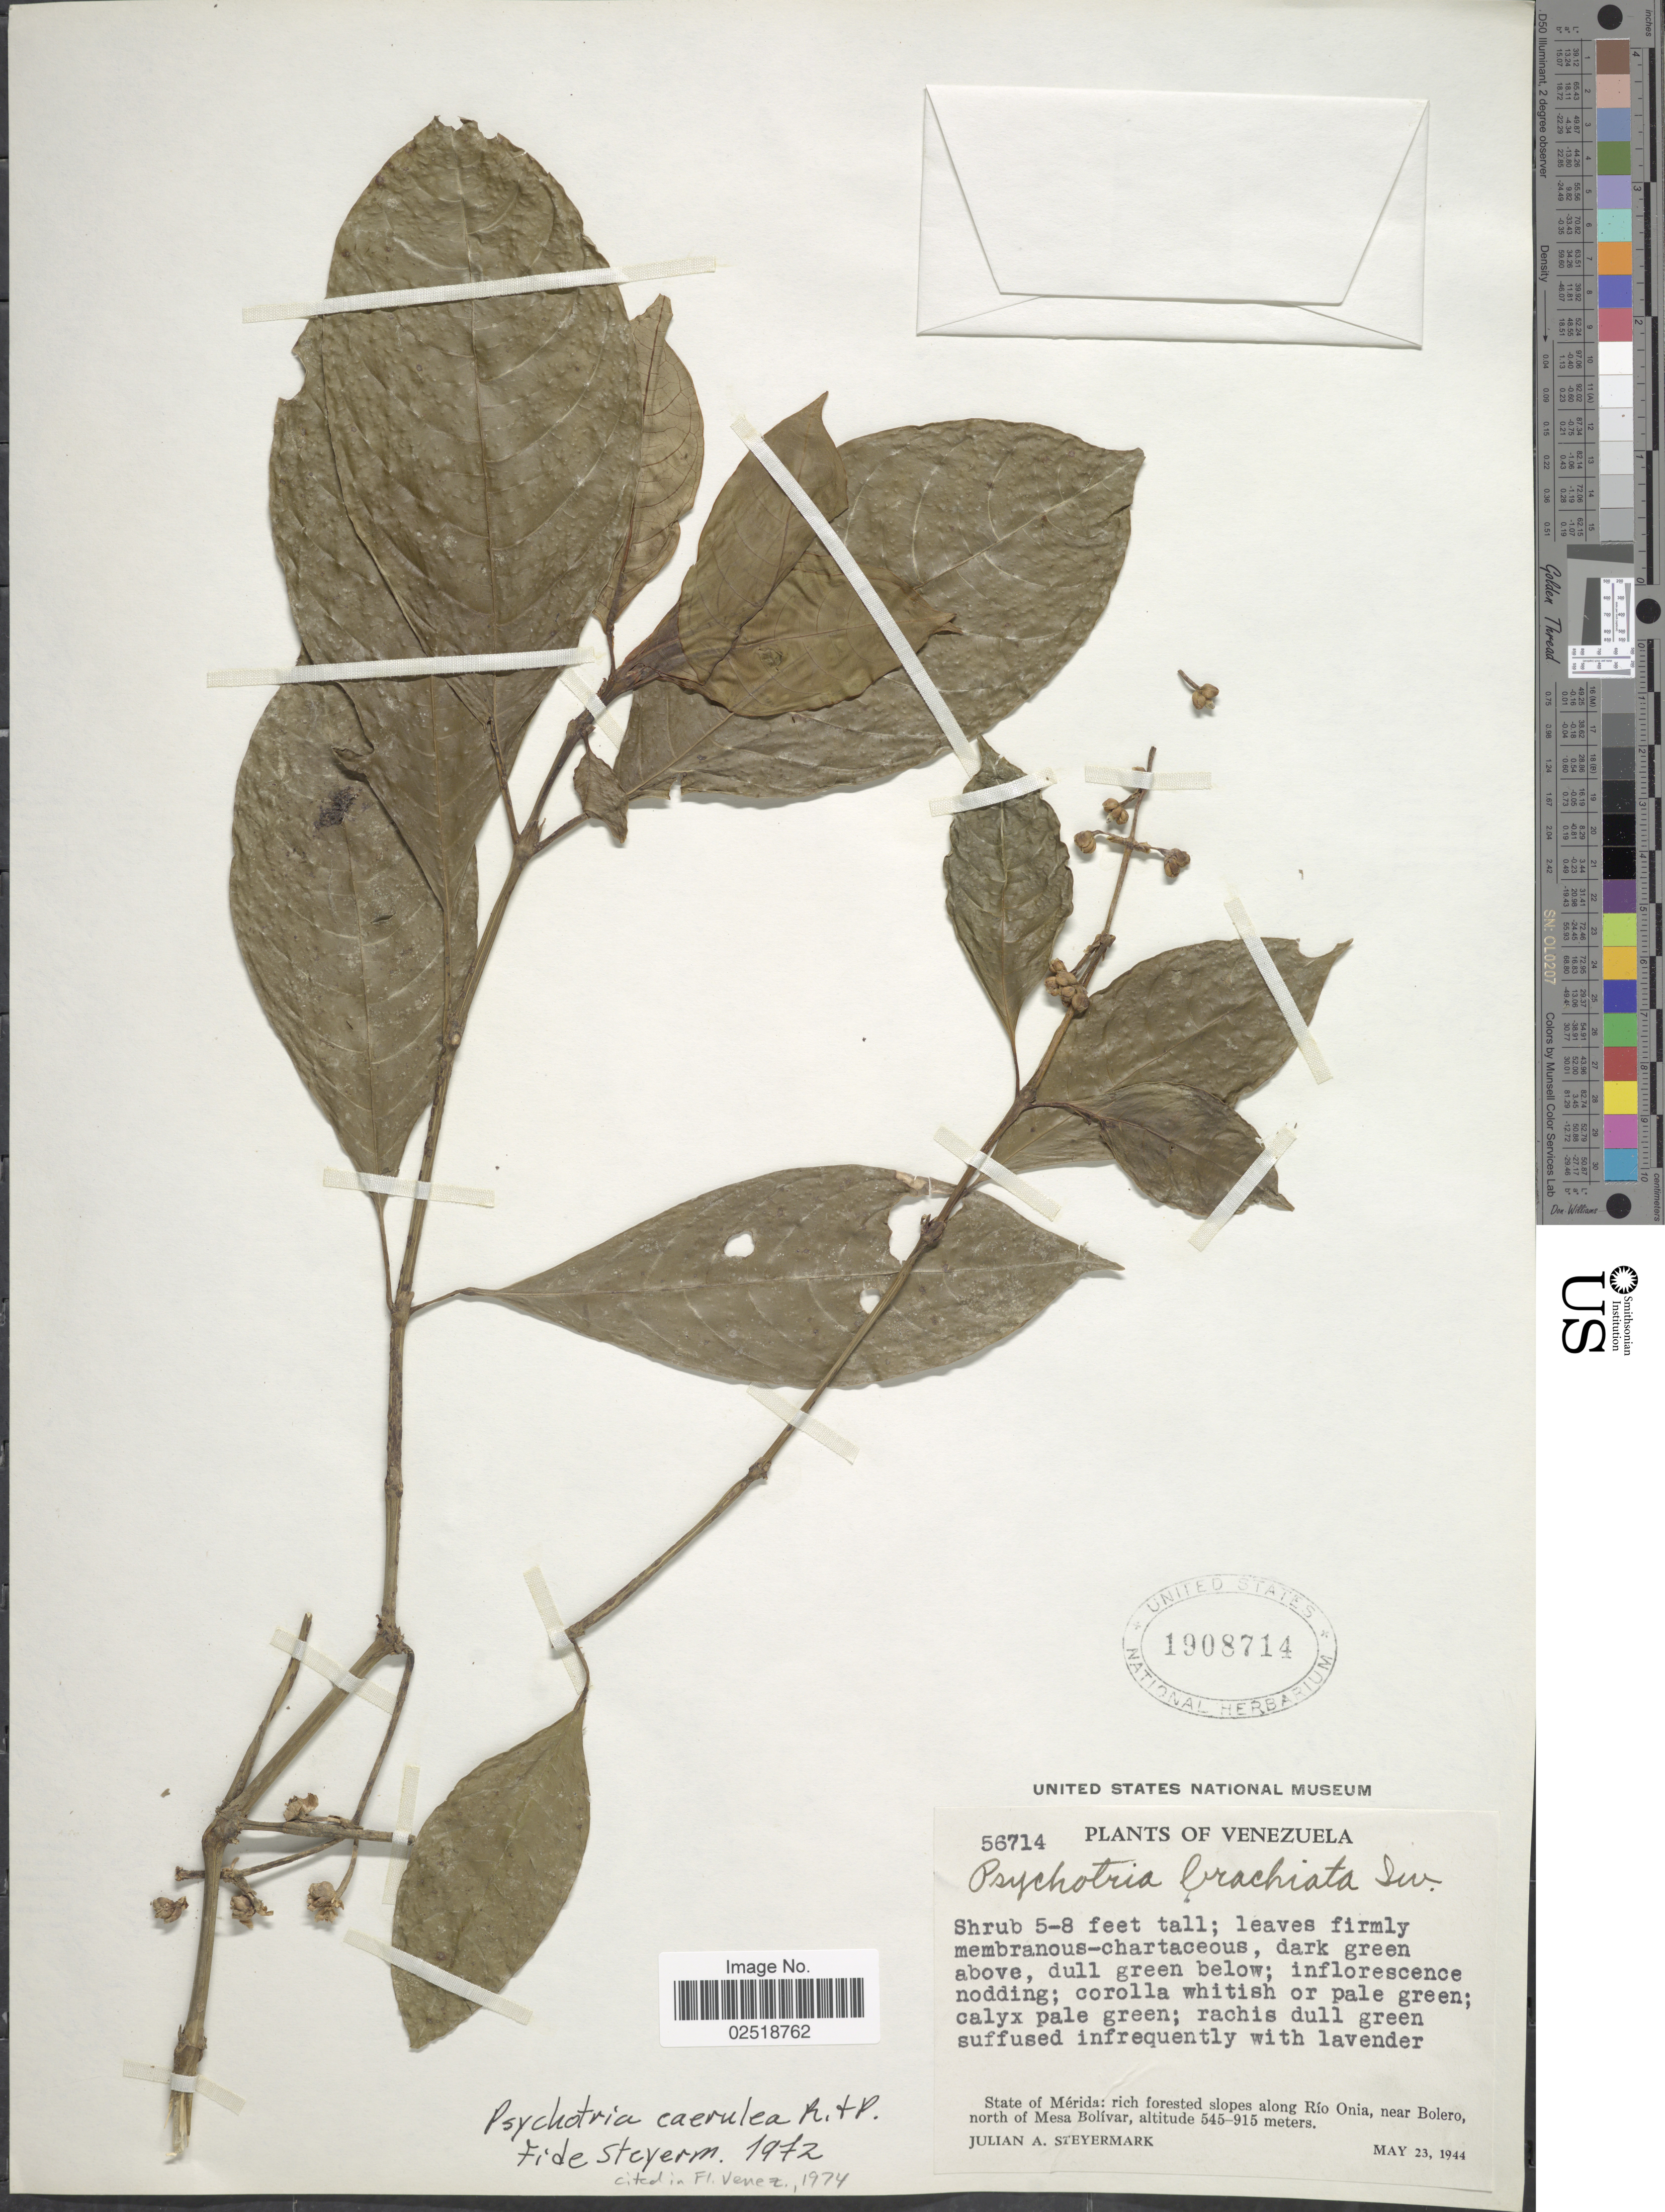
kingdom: Plantae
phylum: Tracheophyta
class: Magnoliopsida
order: Gentianales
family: Rubiaceae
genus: Psychotria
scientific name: Psychotria caerulea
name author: Ruiz & Pav.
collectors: J. Steyermark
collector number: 56714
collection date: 1944-05-23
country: Venezuela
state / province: Mérida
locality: Rich forested slopes along Río Onia, near Bolero, north of Mesa Bolívar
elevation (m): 545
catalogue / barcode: US 1908714